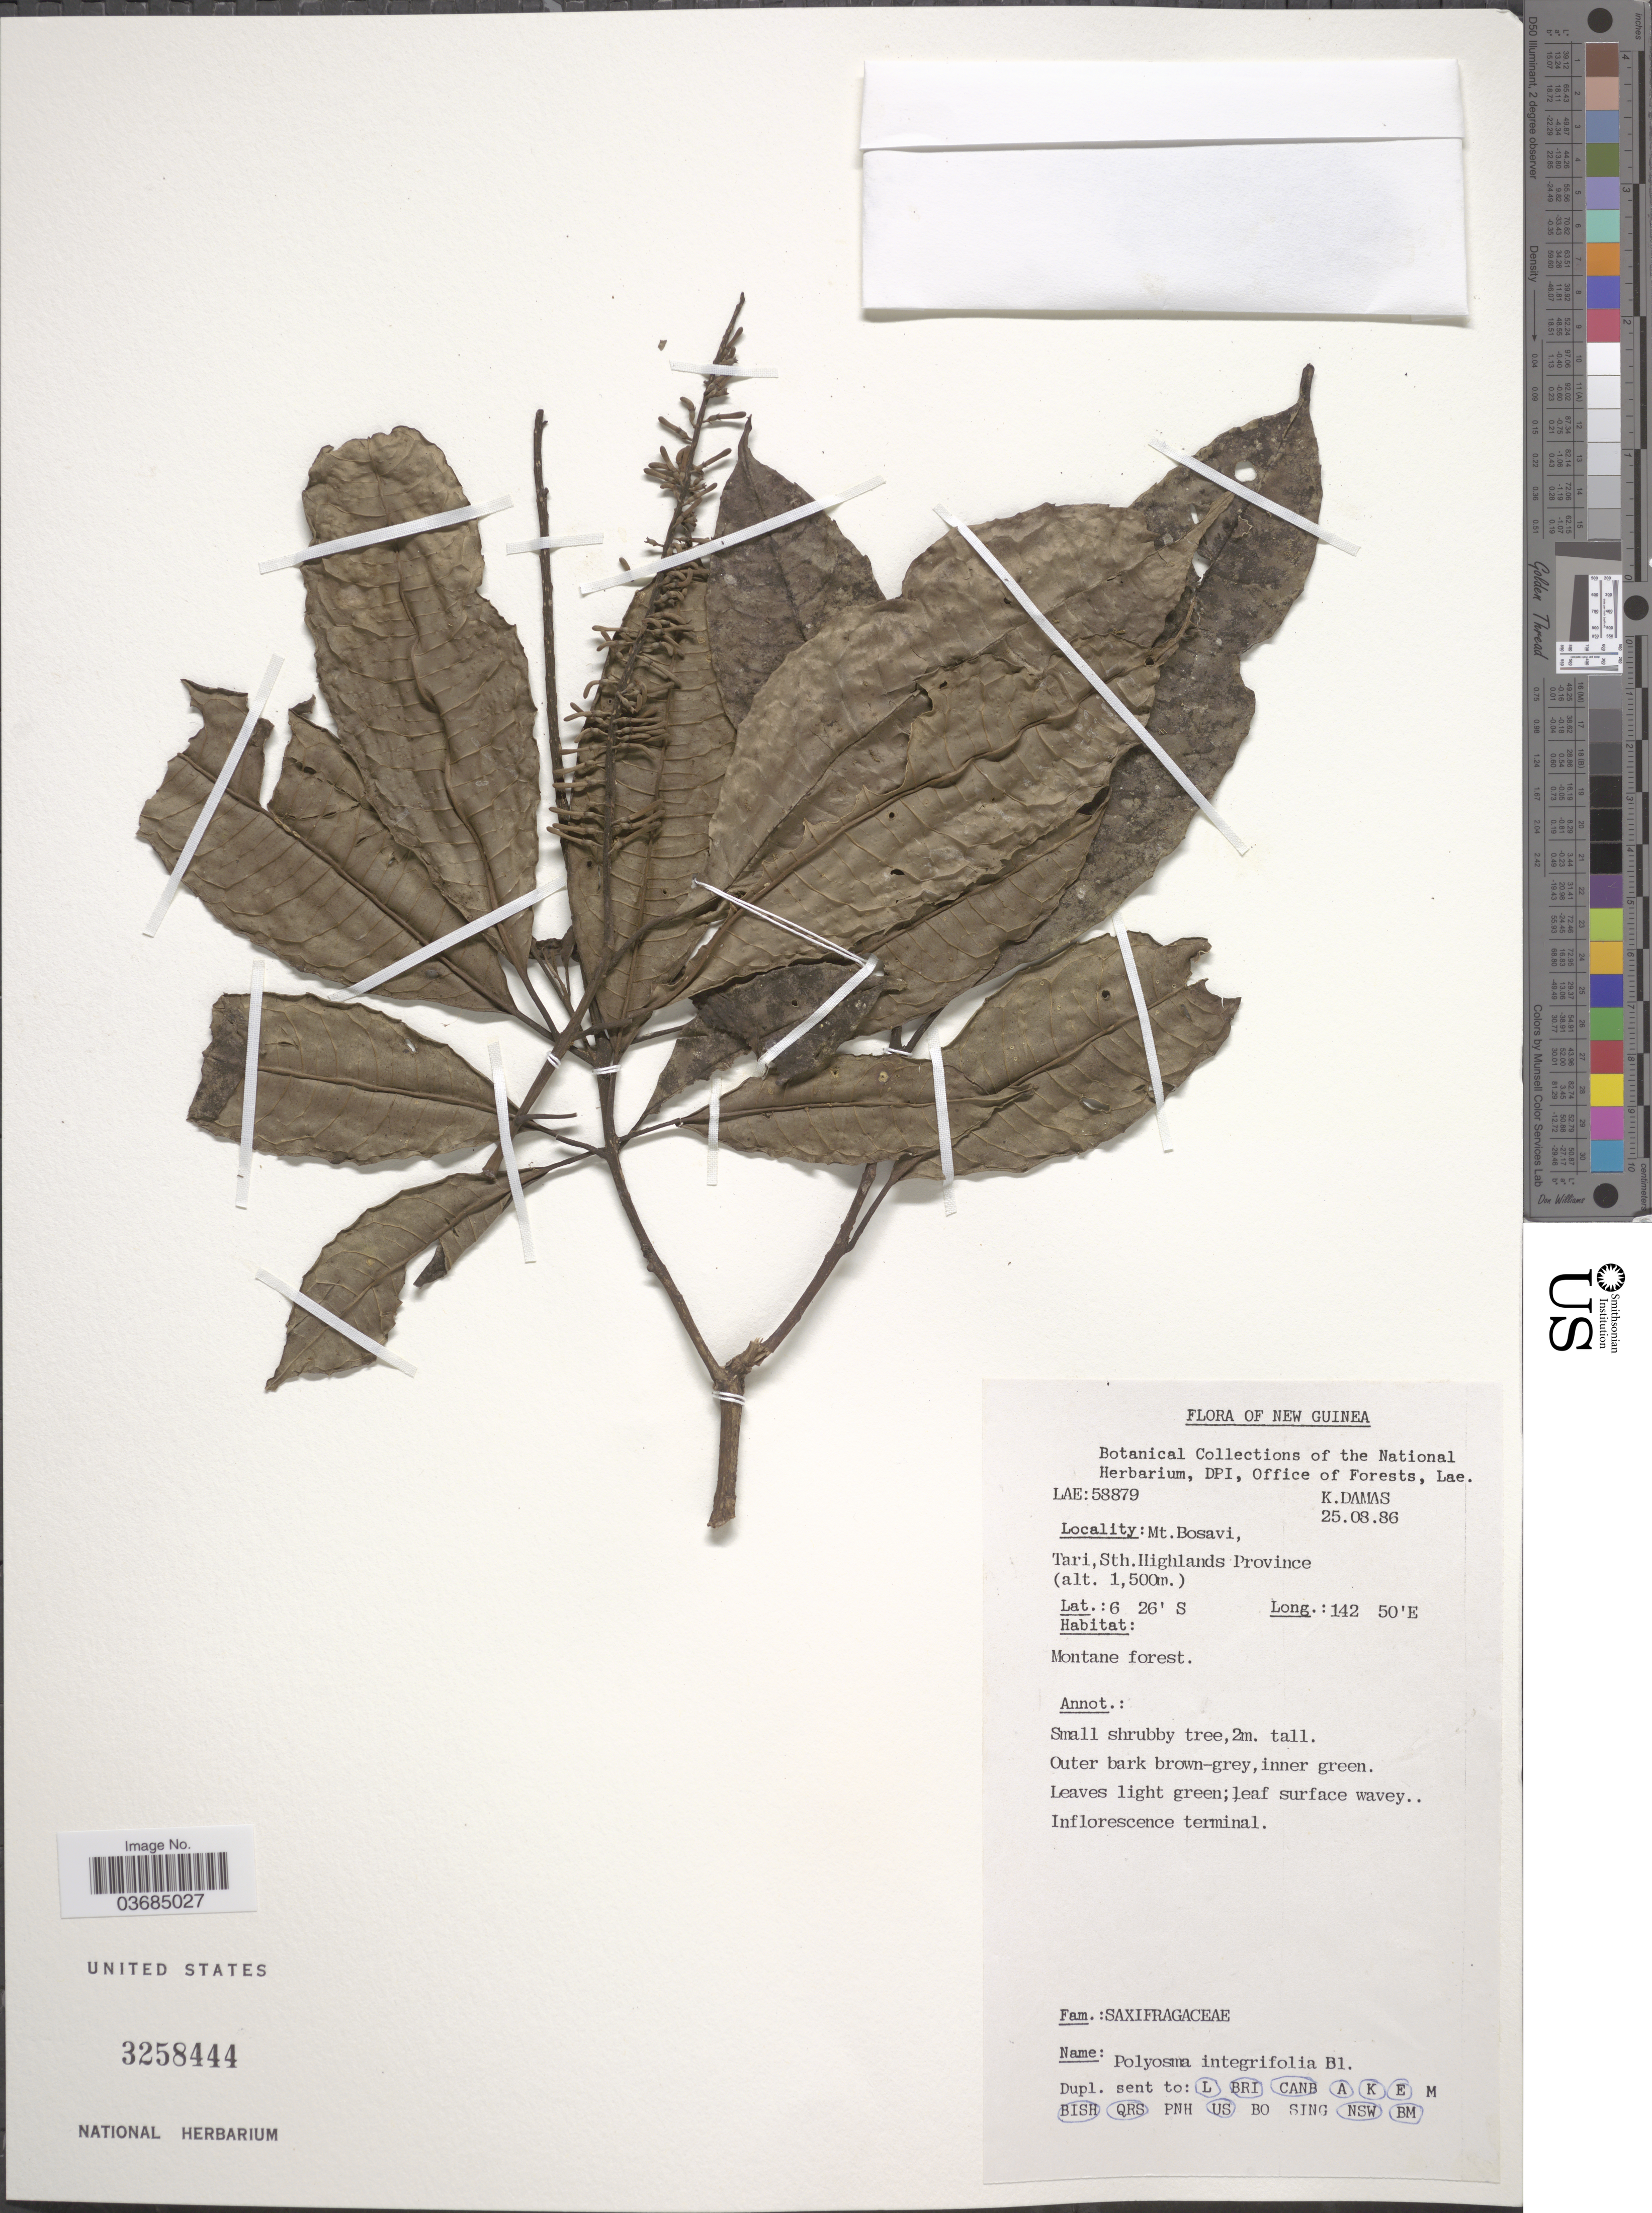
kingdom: Plantae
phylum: Tracheophyta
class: Magnoliopsida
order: Escalloniales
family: Escalloniaceae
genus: Polyosma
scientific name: Polyosma integrifolia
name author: Blume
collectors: K. Damas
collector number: LAE:58879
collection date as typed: Transcribed d/m/y: 25/8/86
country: Papua New Guinea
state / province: Southern Highlands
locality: New Guinea. Mt. Bosavi, Tari.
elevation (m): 1500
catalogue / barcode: US 3258444